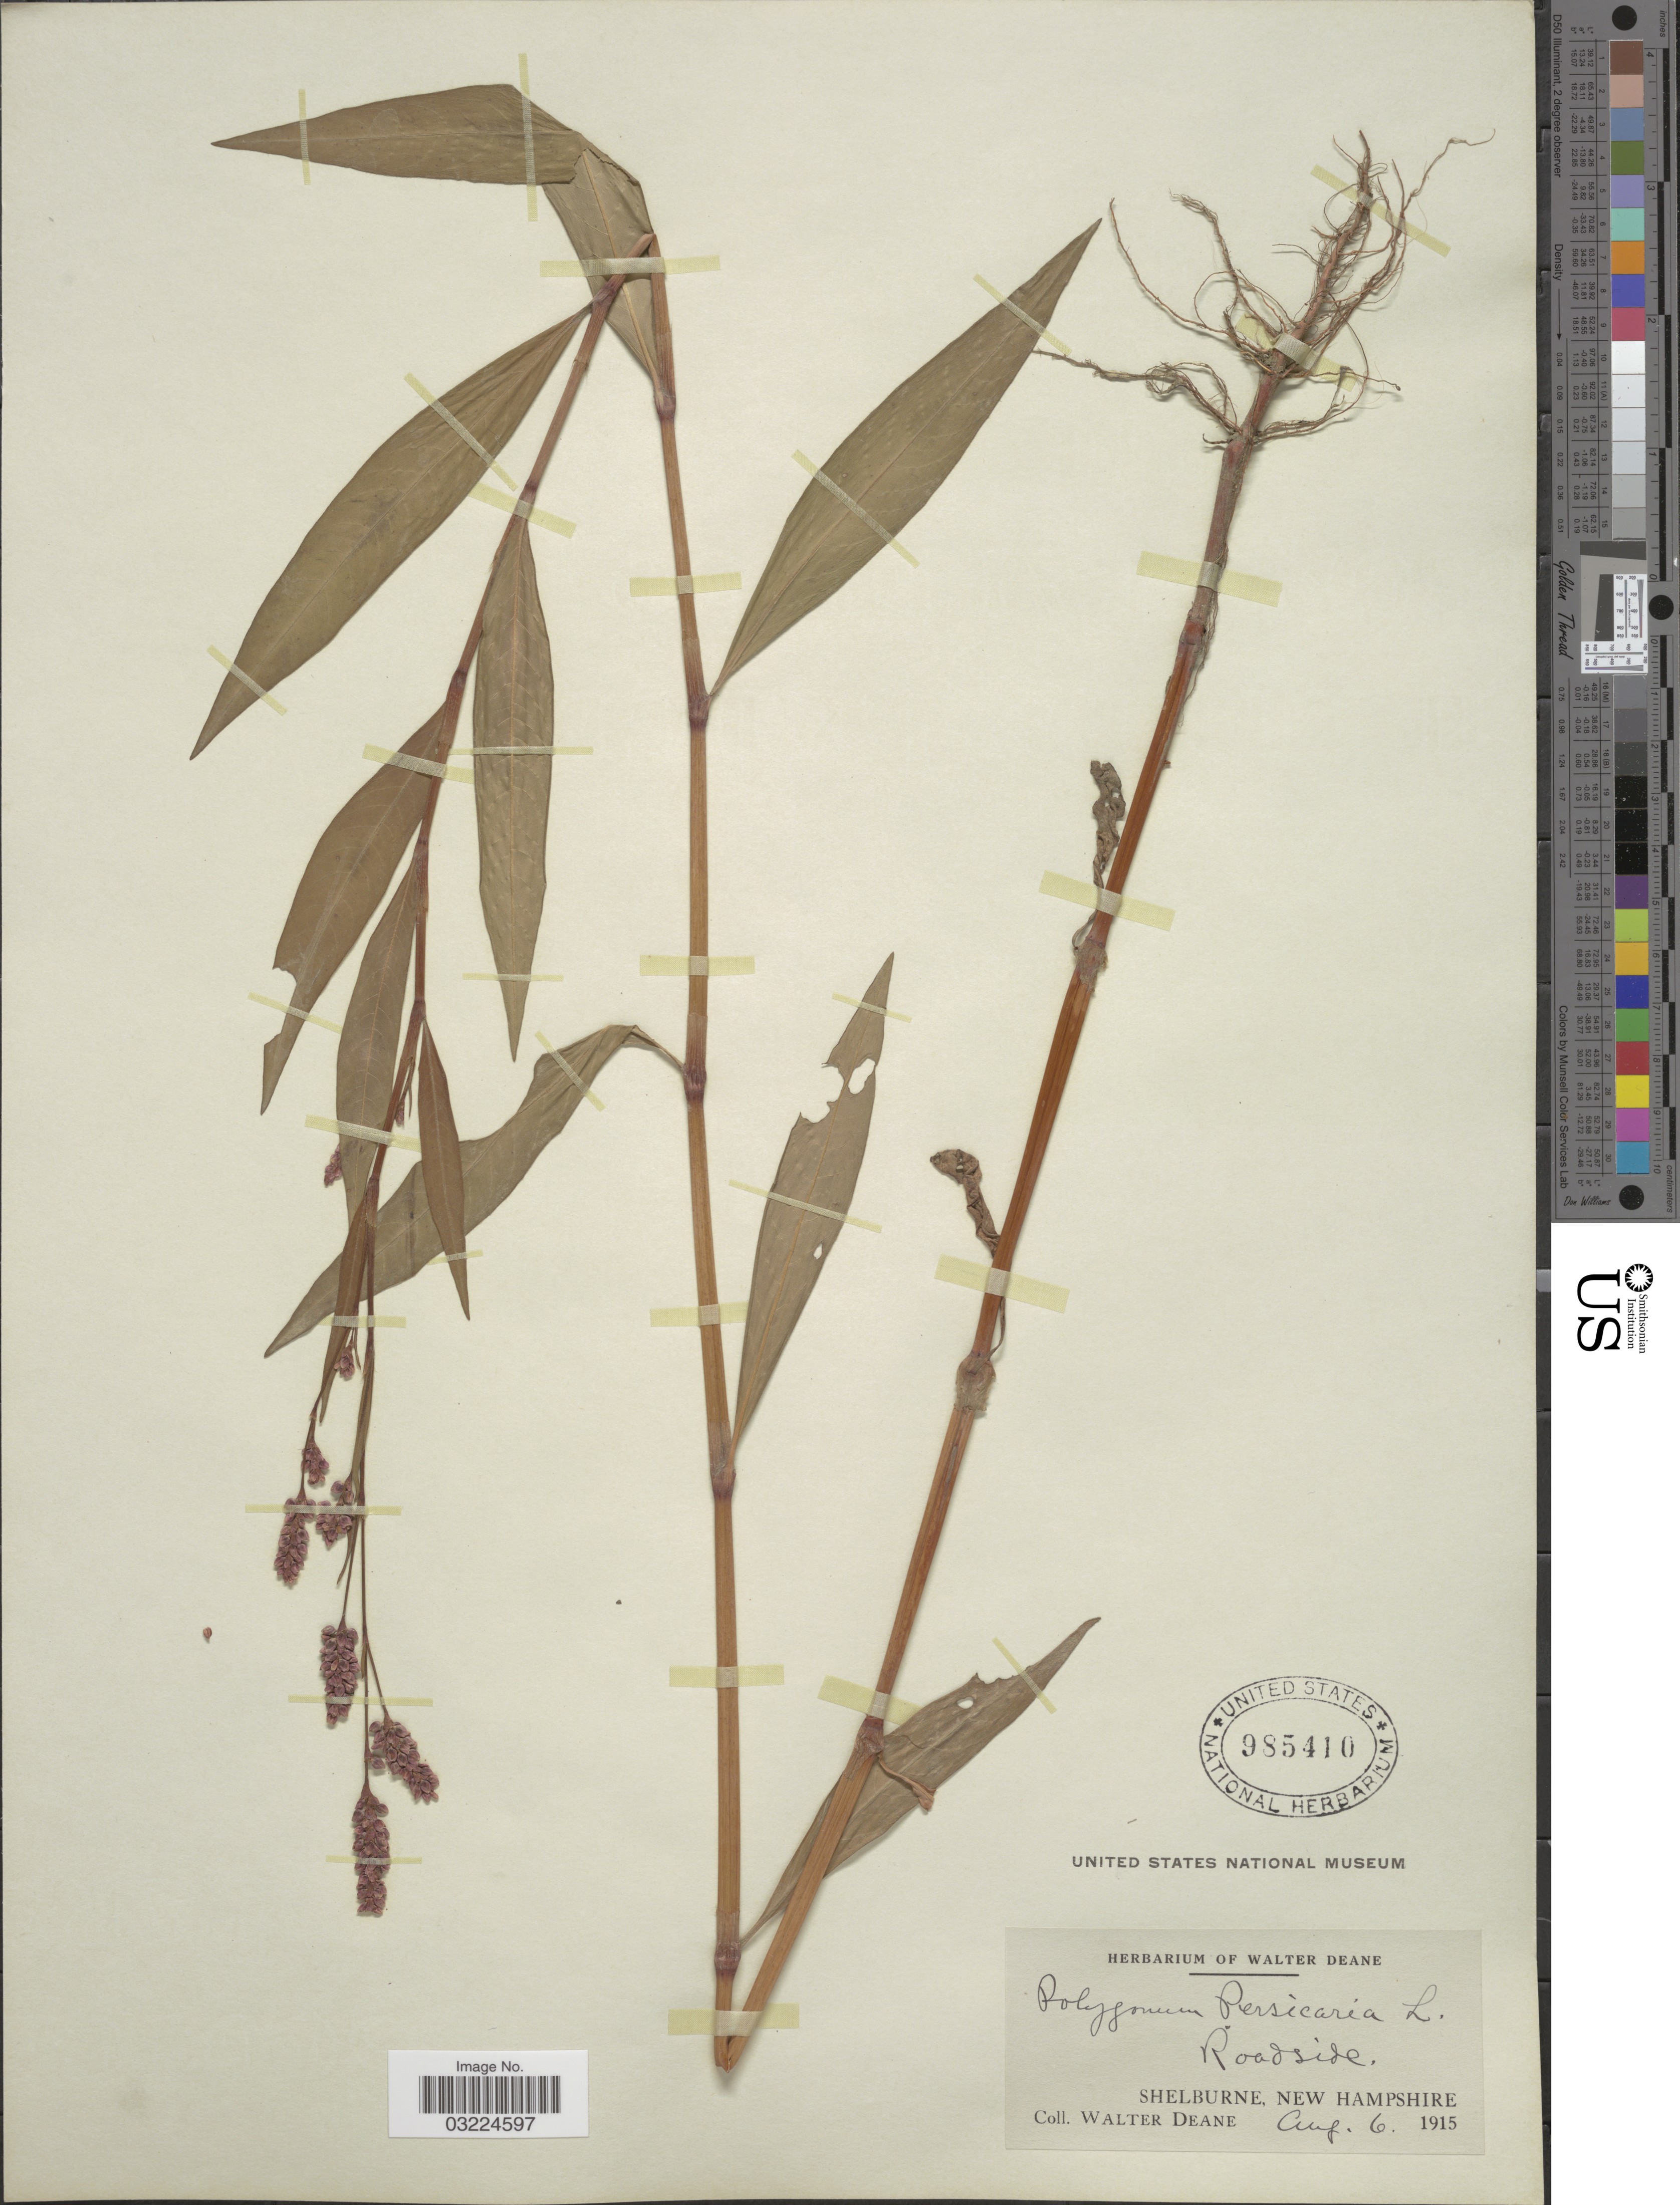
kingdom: Plantae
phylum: Tracheophyta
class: Magnoliopsida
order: Caryophyllales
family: Polygonaceae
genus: Persicaria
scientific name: Persicaria maculosa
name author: S.F. Gray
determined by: Atha, D. E.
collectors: W. Deane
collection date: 1915-08-06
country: United States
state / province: New Hampshire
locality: Roadside, Shelburne.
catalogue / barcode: US 985410